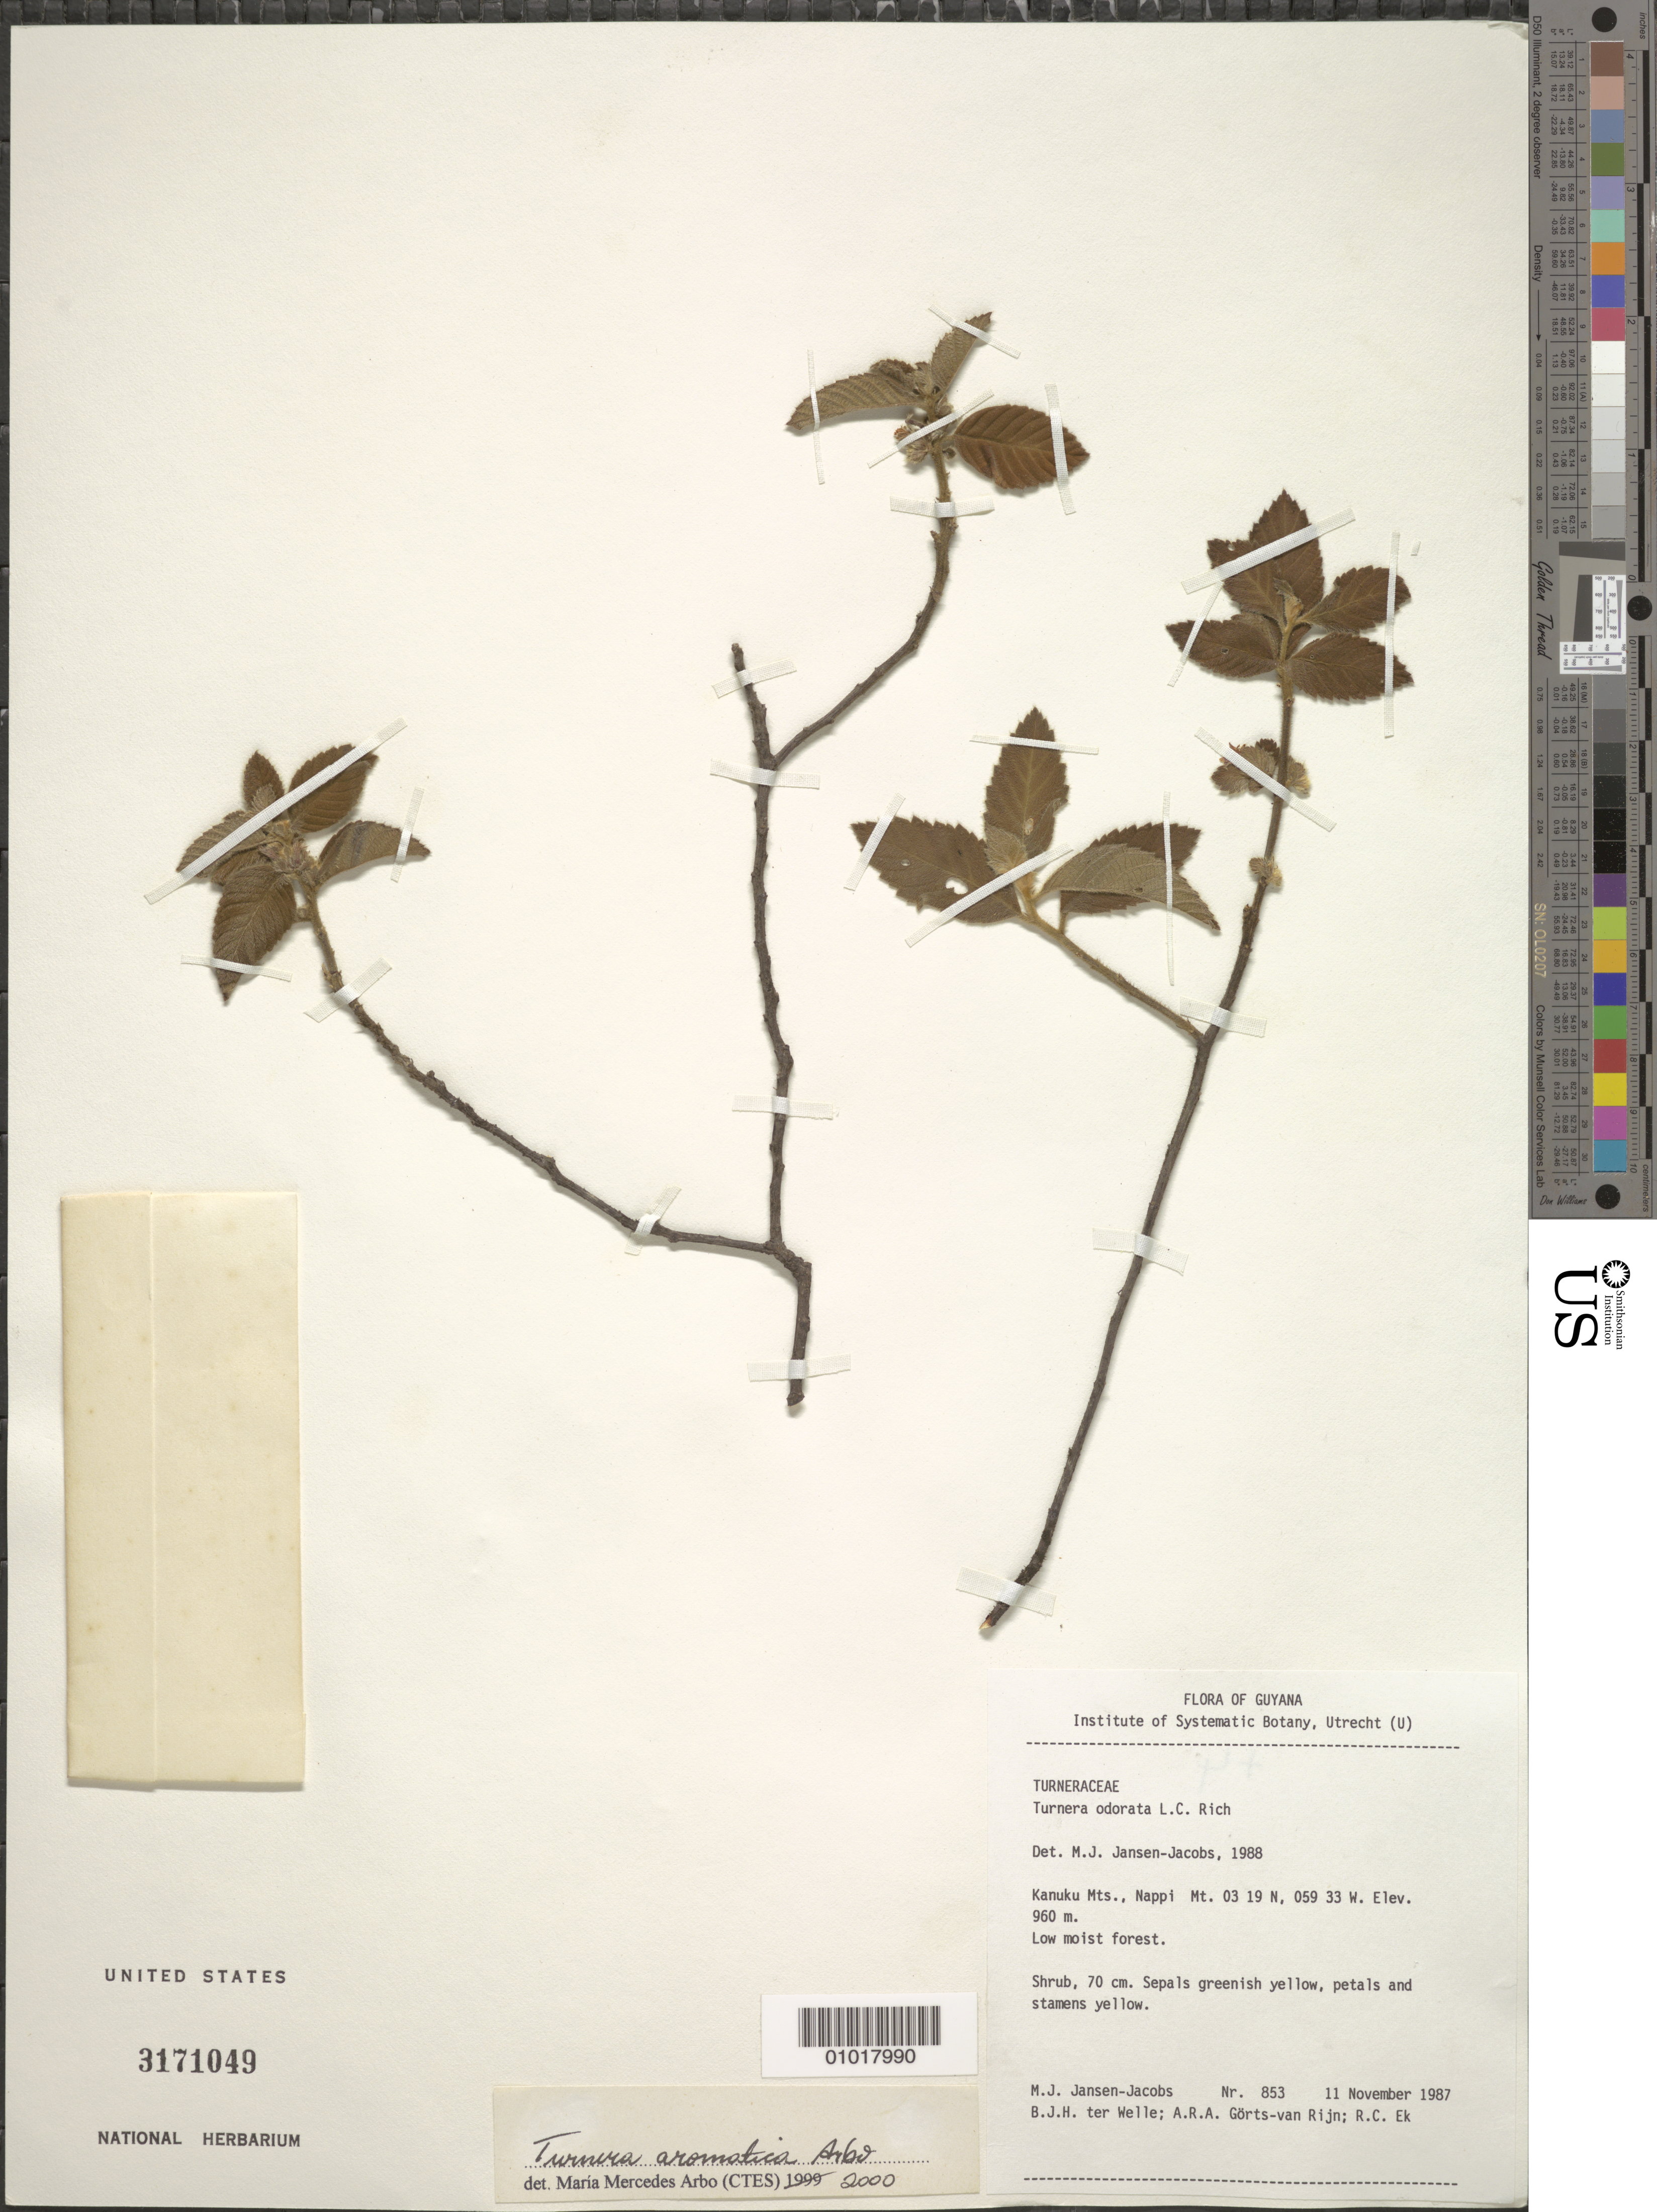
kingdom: Plantae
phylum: Tracheophyta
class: Magnoliopsida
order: Malpighiales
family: Turneraceae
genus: Turnera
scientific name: Turnera aromatica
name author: Arbo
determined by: Arbo, M. M.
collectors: M. J. Jansen-Jacobs, B. Welle, A. .R. A. Görts-van Rijn & R. C. Ek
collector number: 853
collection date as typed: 11-Nov-87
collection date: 1987-11-11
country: Guyana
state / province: U. Takutu-U. Essequibo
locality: Kanuku Mts., Nappi Mt.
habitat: Low moist forest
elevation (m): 960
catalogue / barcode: US 3171049